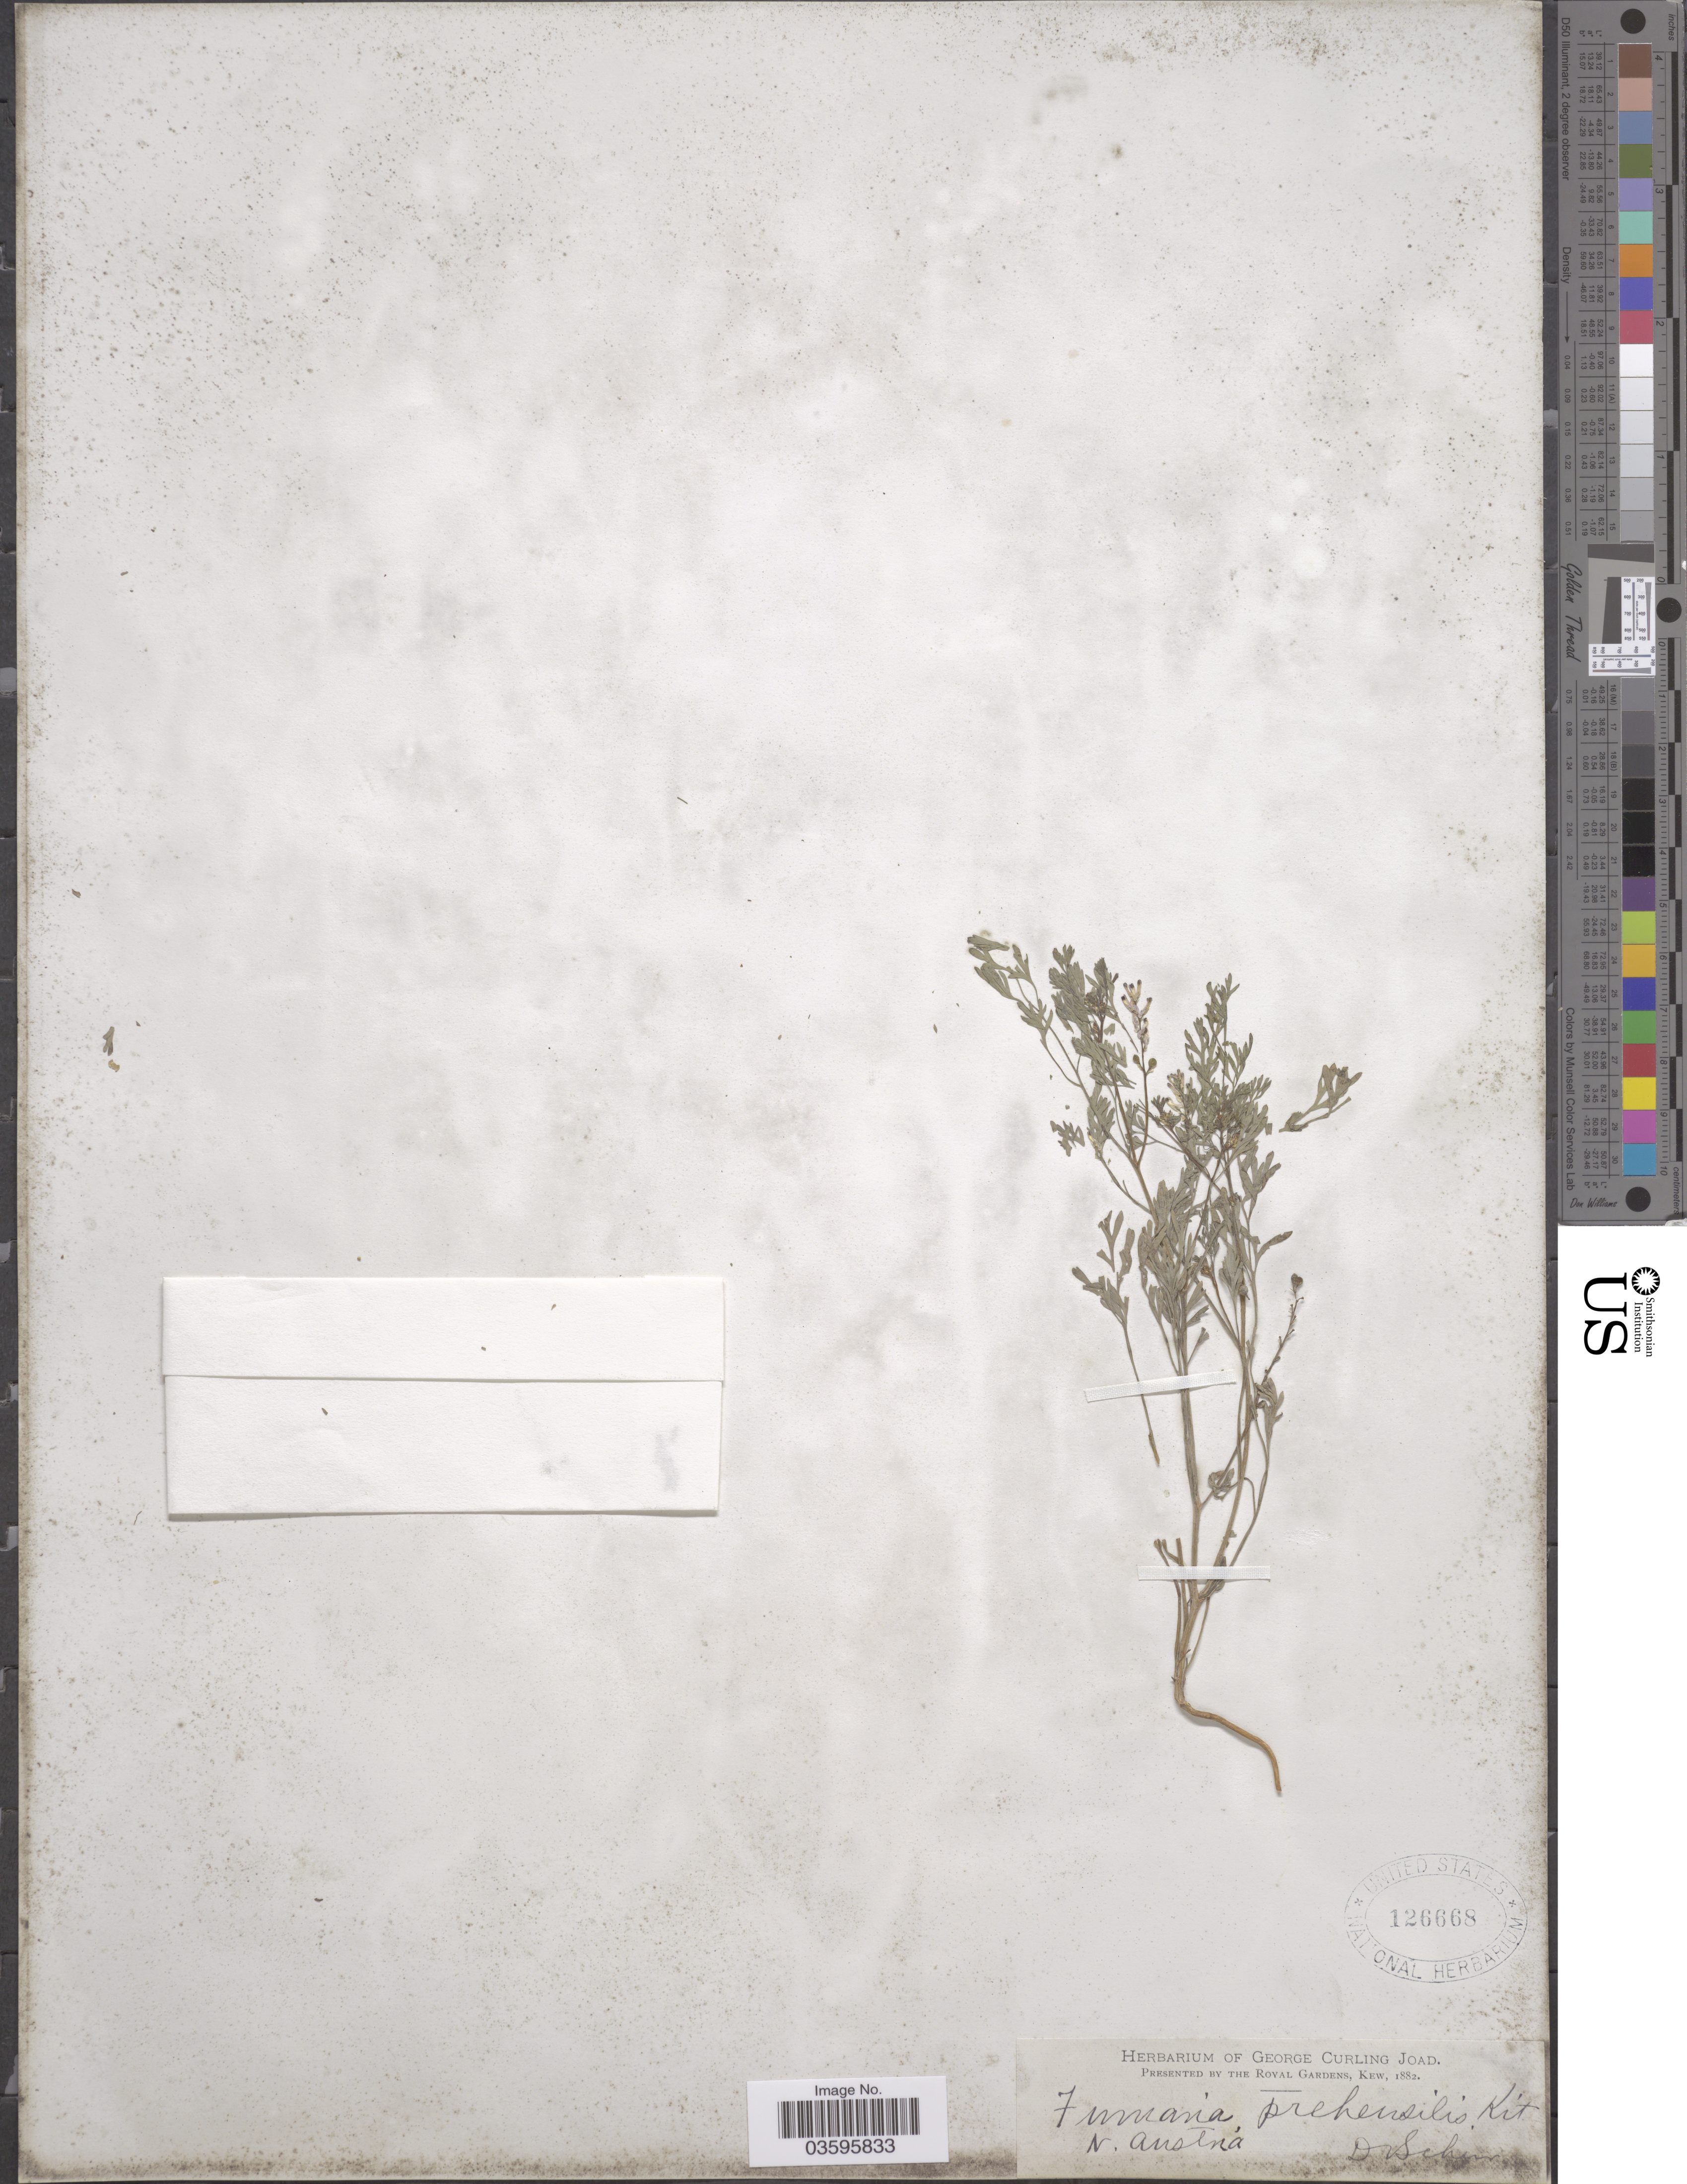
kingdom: Plantae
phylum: Tracheophyta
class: Magnoliopsida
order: Ranunculales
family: Papaveraceae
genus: Fumaria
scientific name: Fumaria prehensilis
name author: Asch.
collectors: Schur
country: Austria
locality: N. Austria.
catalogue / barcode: US 126668